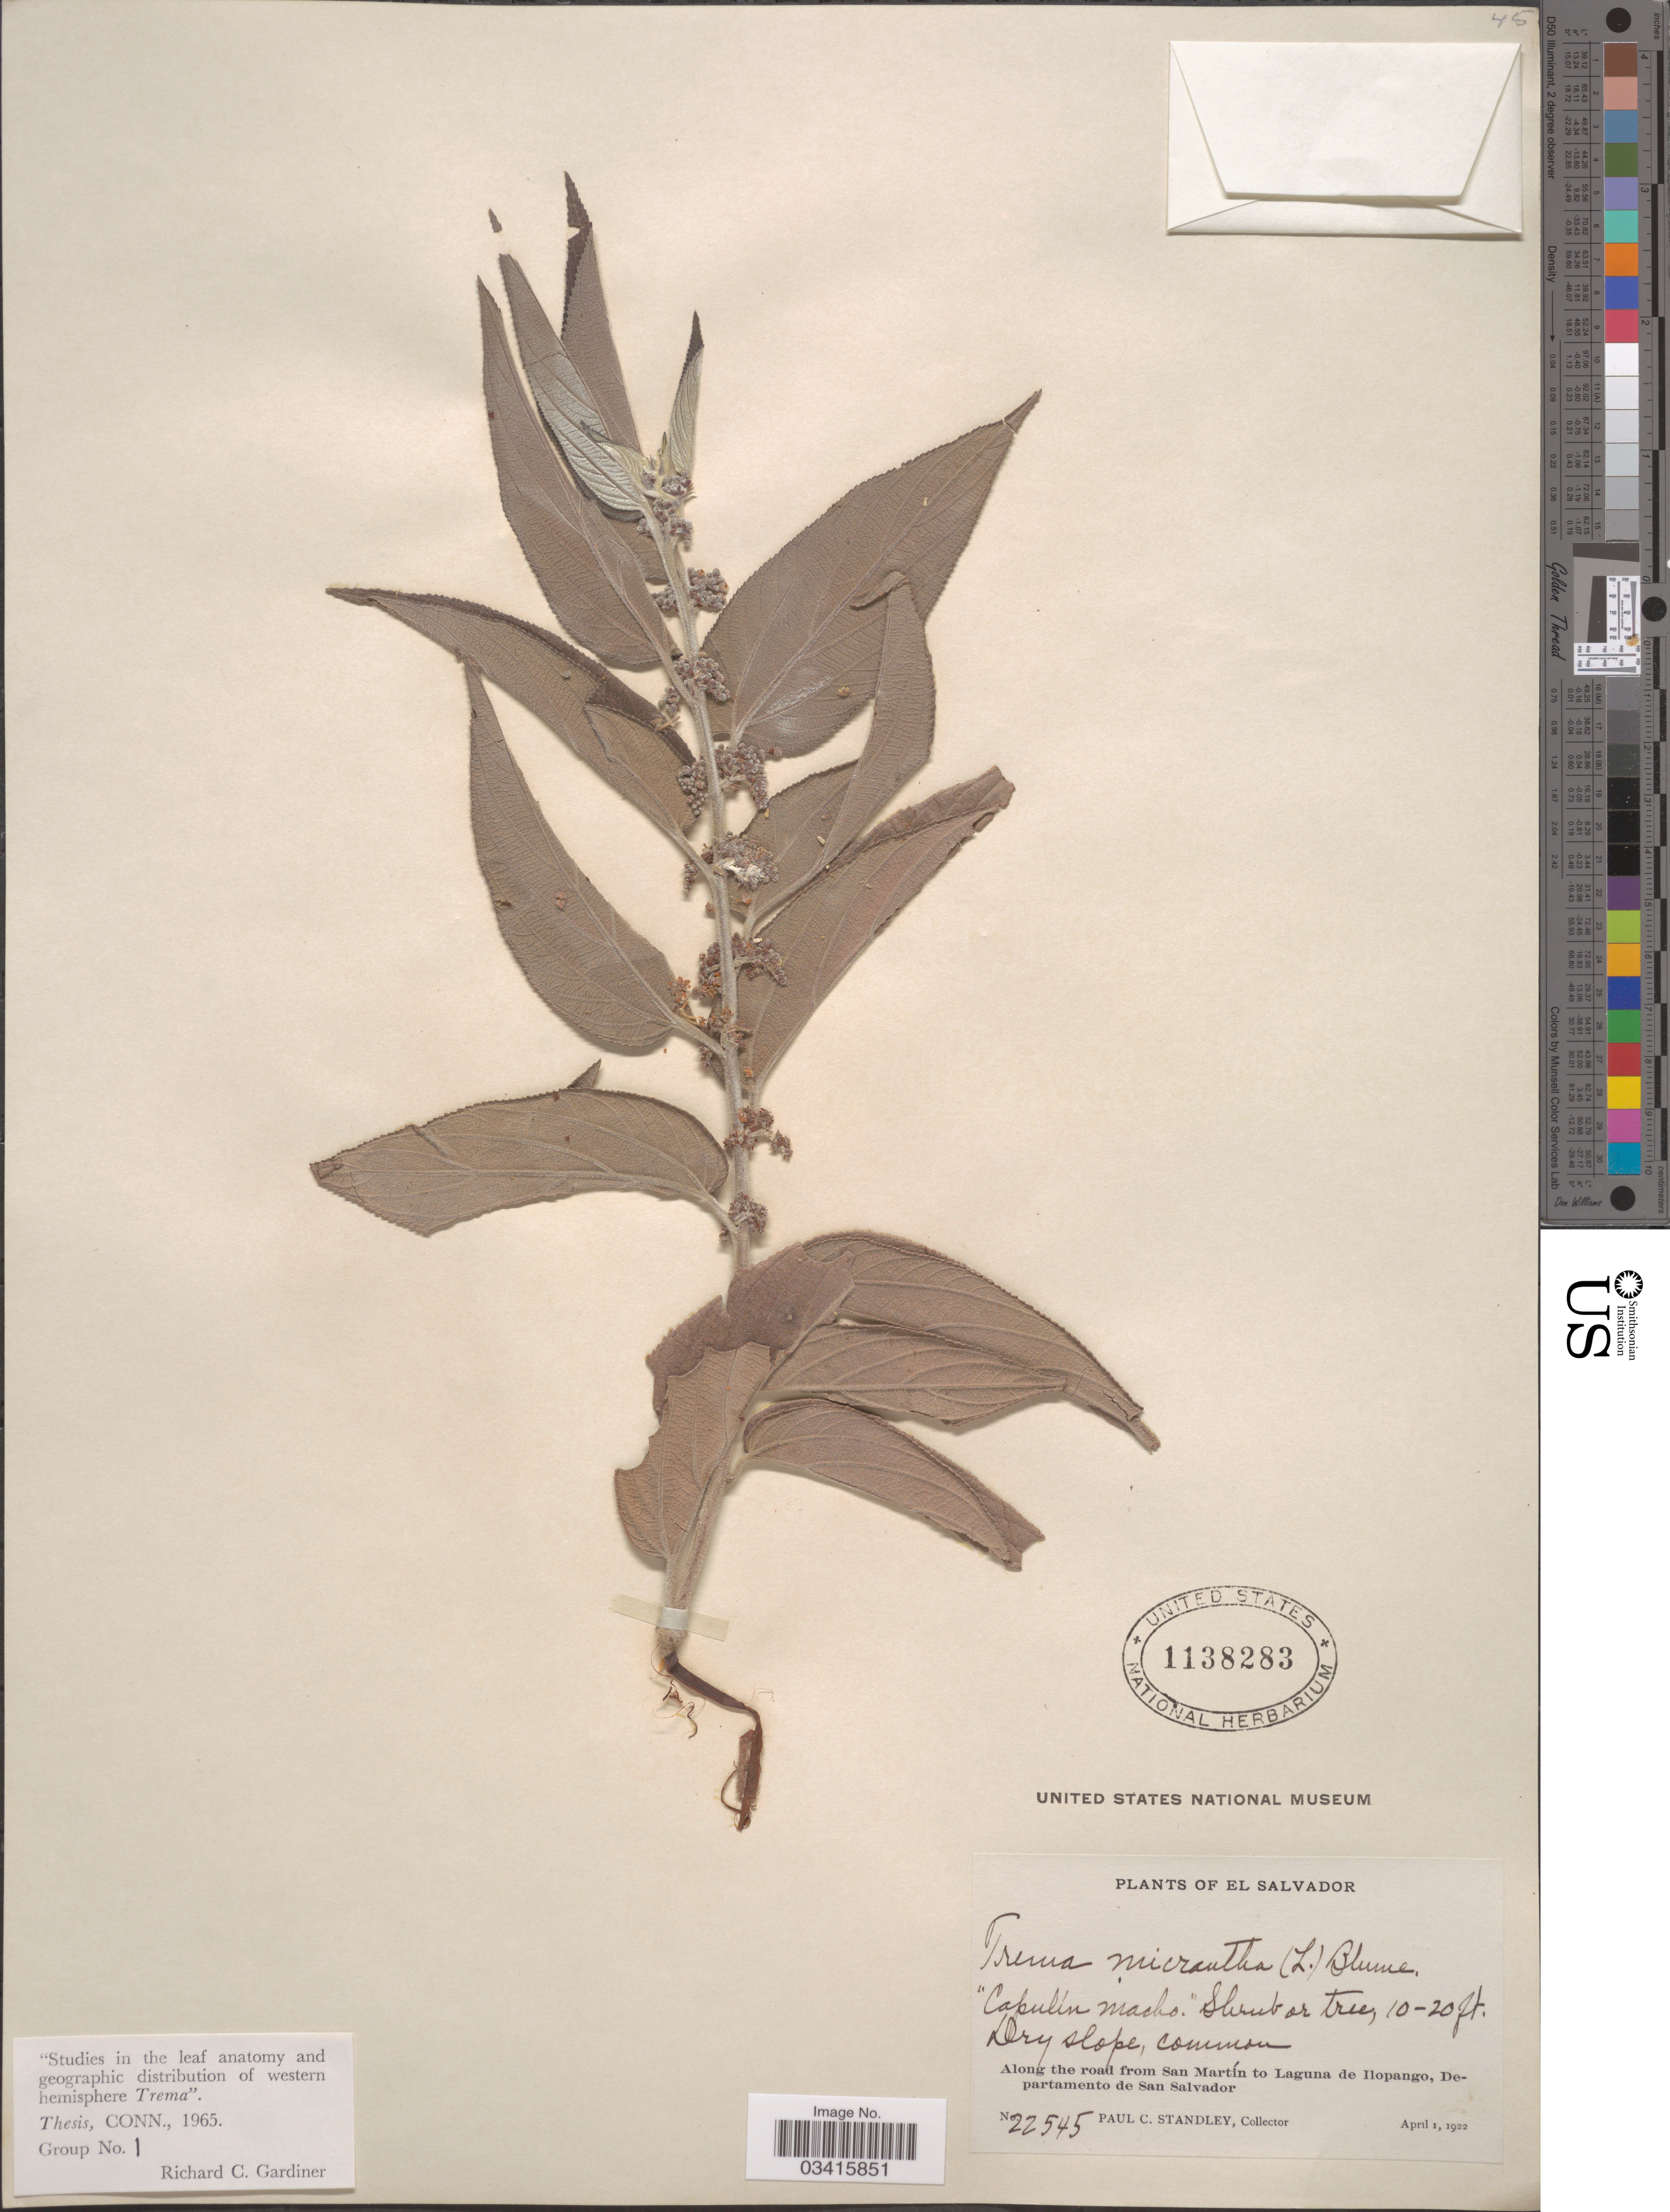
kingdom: Plantae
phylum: Tracheophyta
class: Magnoliopsida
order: Rosales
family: Cannabaceae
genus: Trema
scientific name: Trema micranthum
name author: (L.) Blume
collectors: P. C. Standley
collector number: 22545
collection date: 1922-04-01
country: El Salvador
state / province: San Salvador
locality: Along the road from San Martín to Laguna de Ilopango, Departamento de San Salvador.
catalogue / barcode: US 1138283